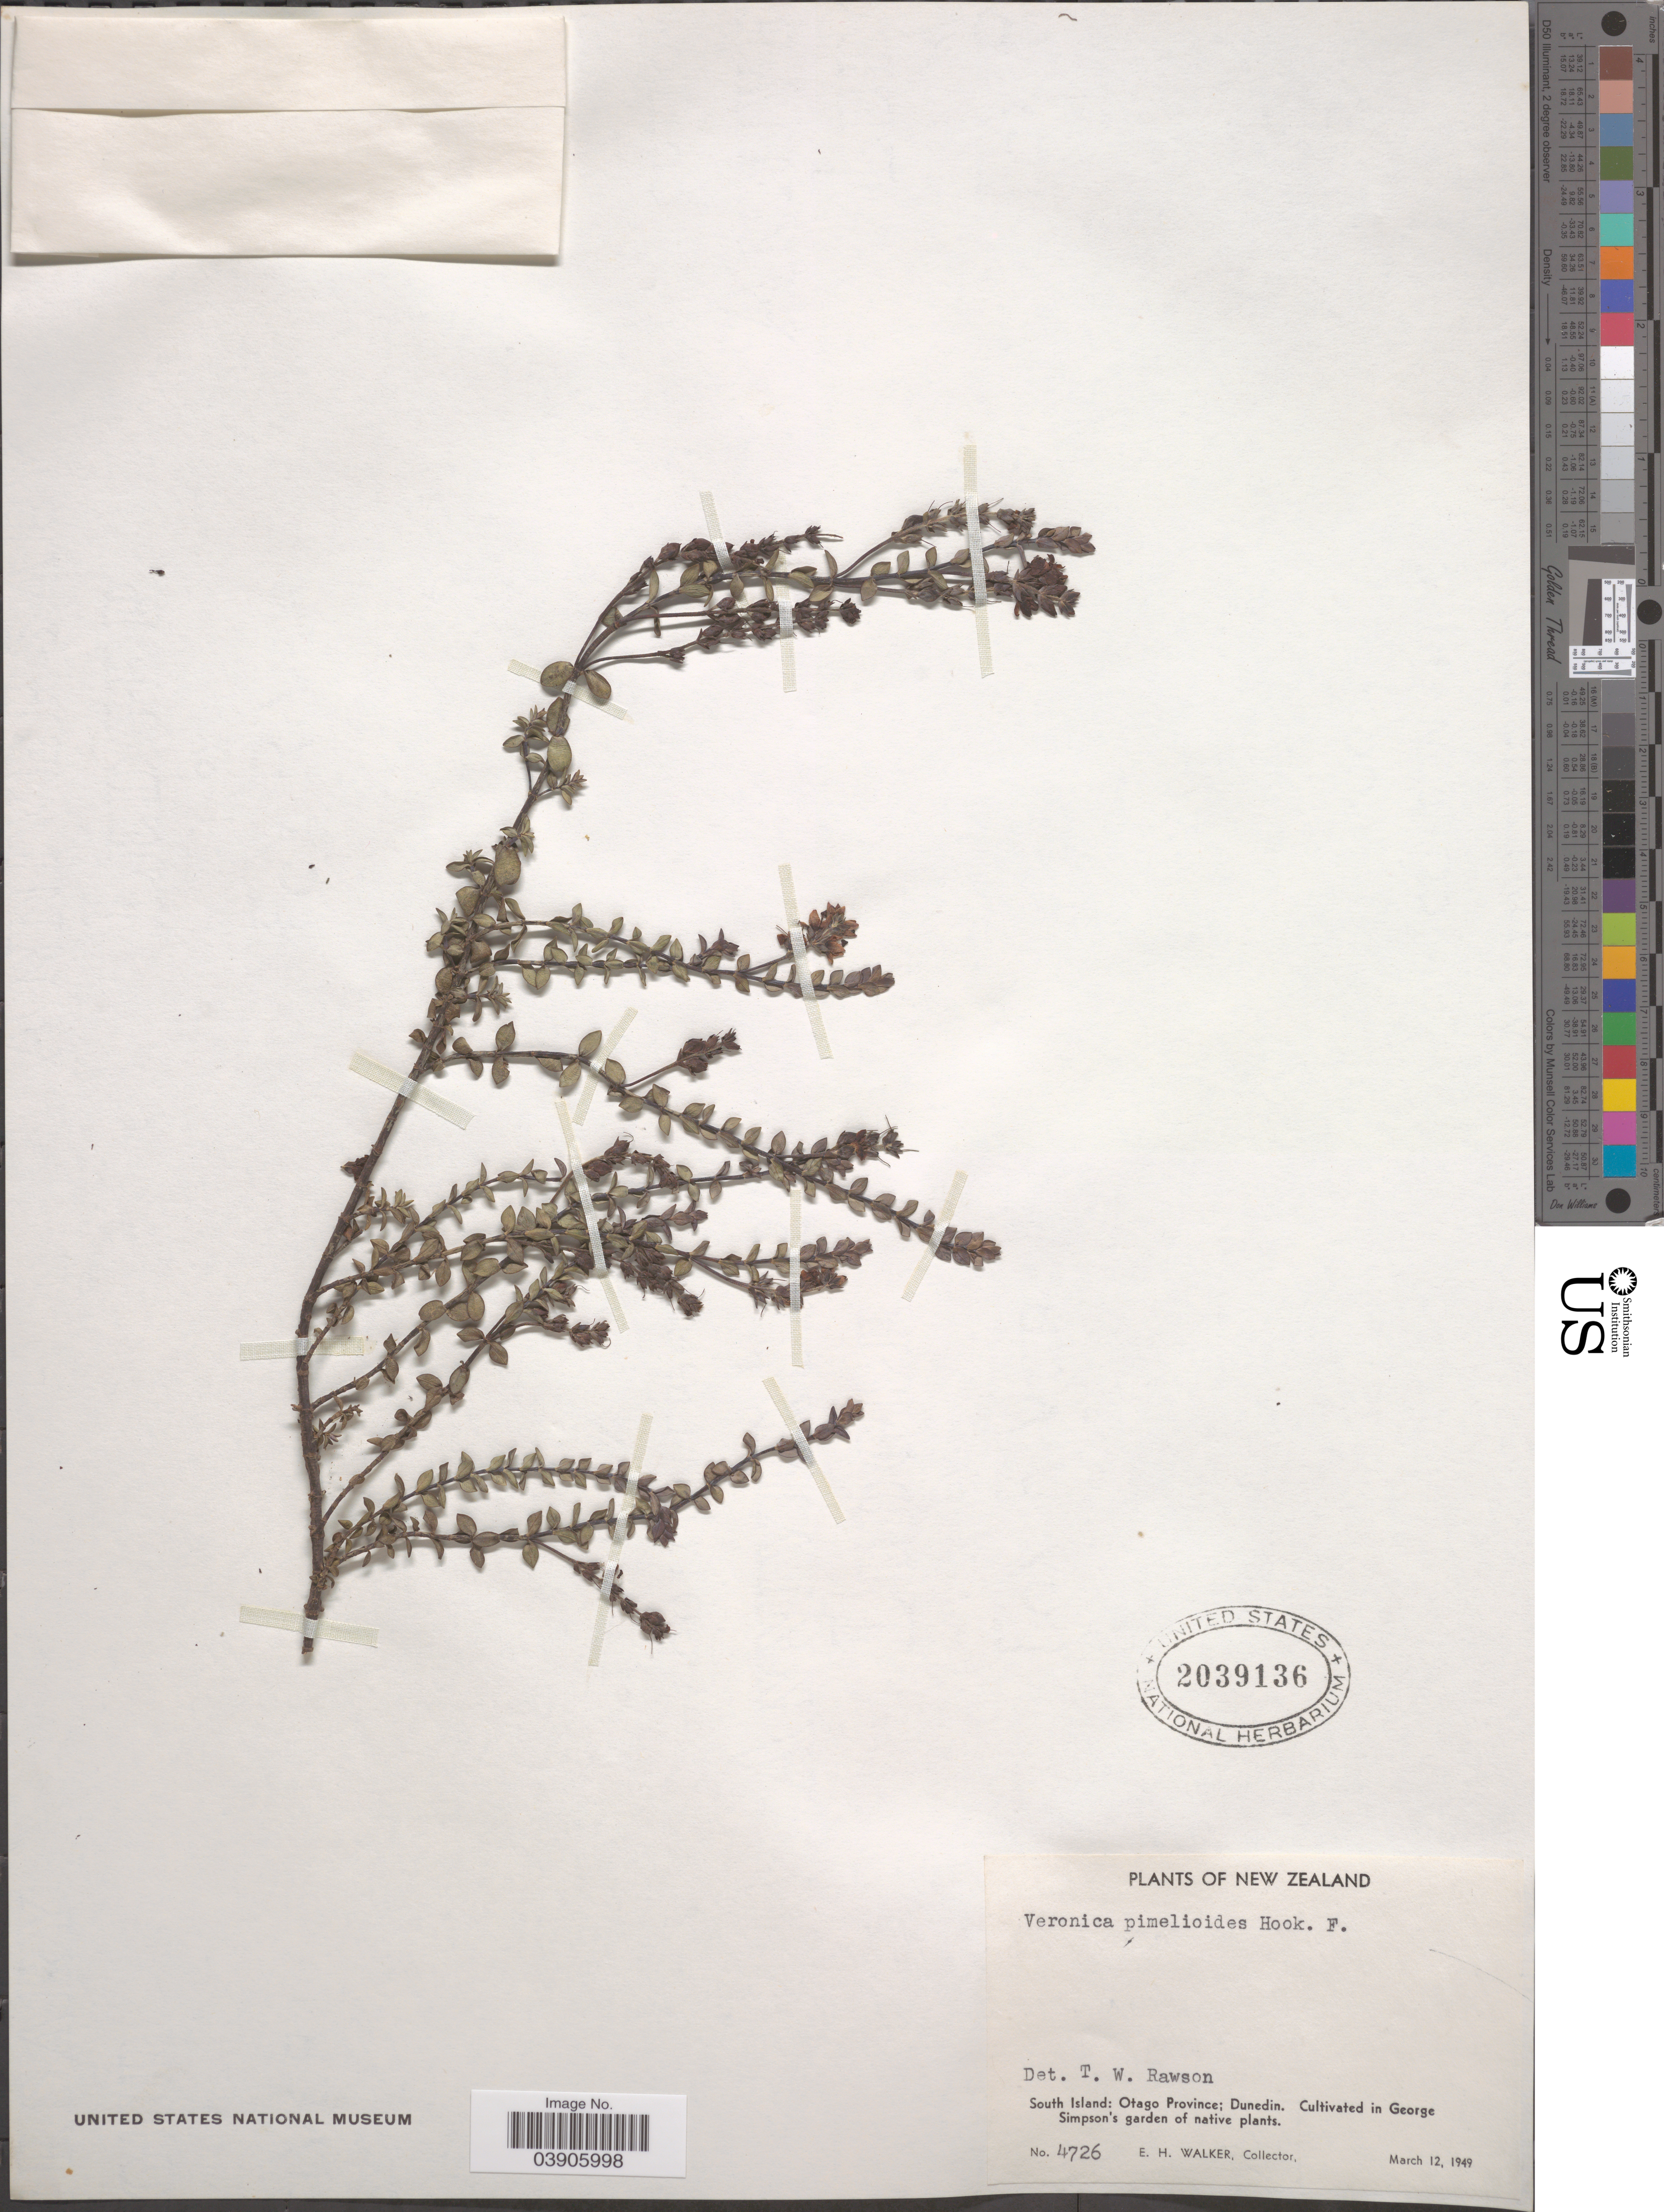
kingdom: Plantae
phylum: Tracheophyta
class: Magnoliopsida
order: Lamiales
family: Plantaginaceae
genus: Hebe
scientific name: Hebe pimeleoides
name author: (Hook. f.) Cockayne & Allan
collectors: E. H. Walker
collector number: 4726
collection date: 1949-03-12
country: New Zealand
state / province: Otago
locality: South Island: Dunedin. Cultivated in George Simpson's garden.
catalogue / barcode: US 2039136